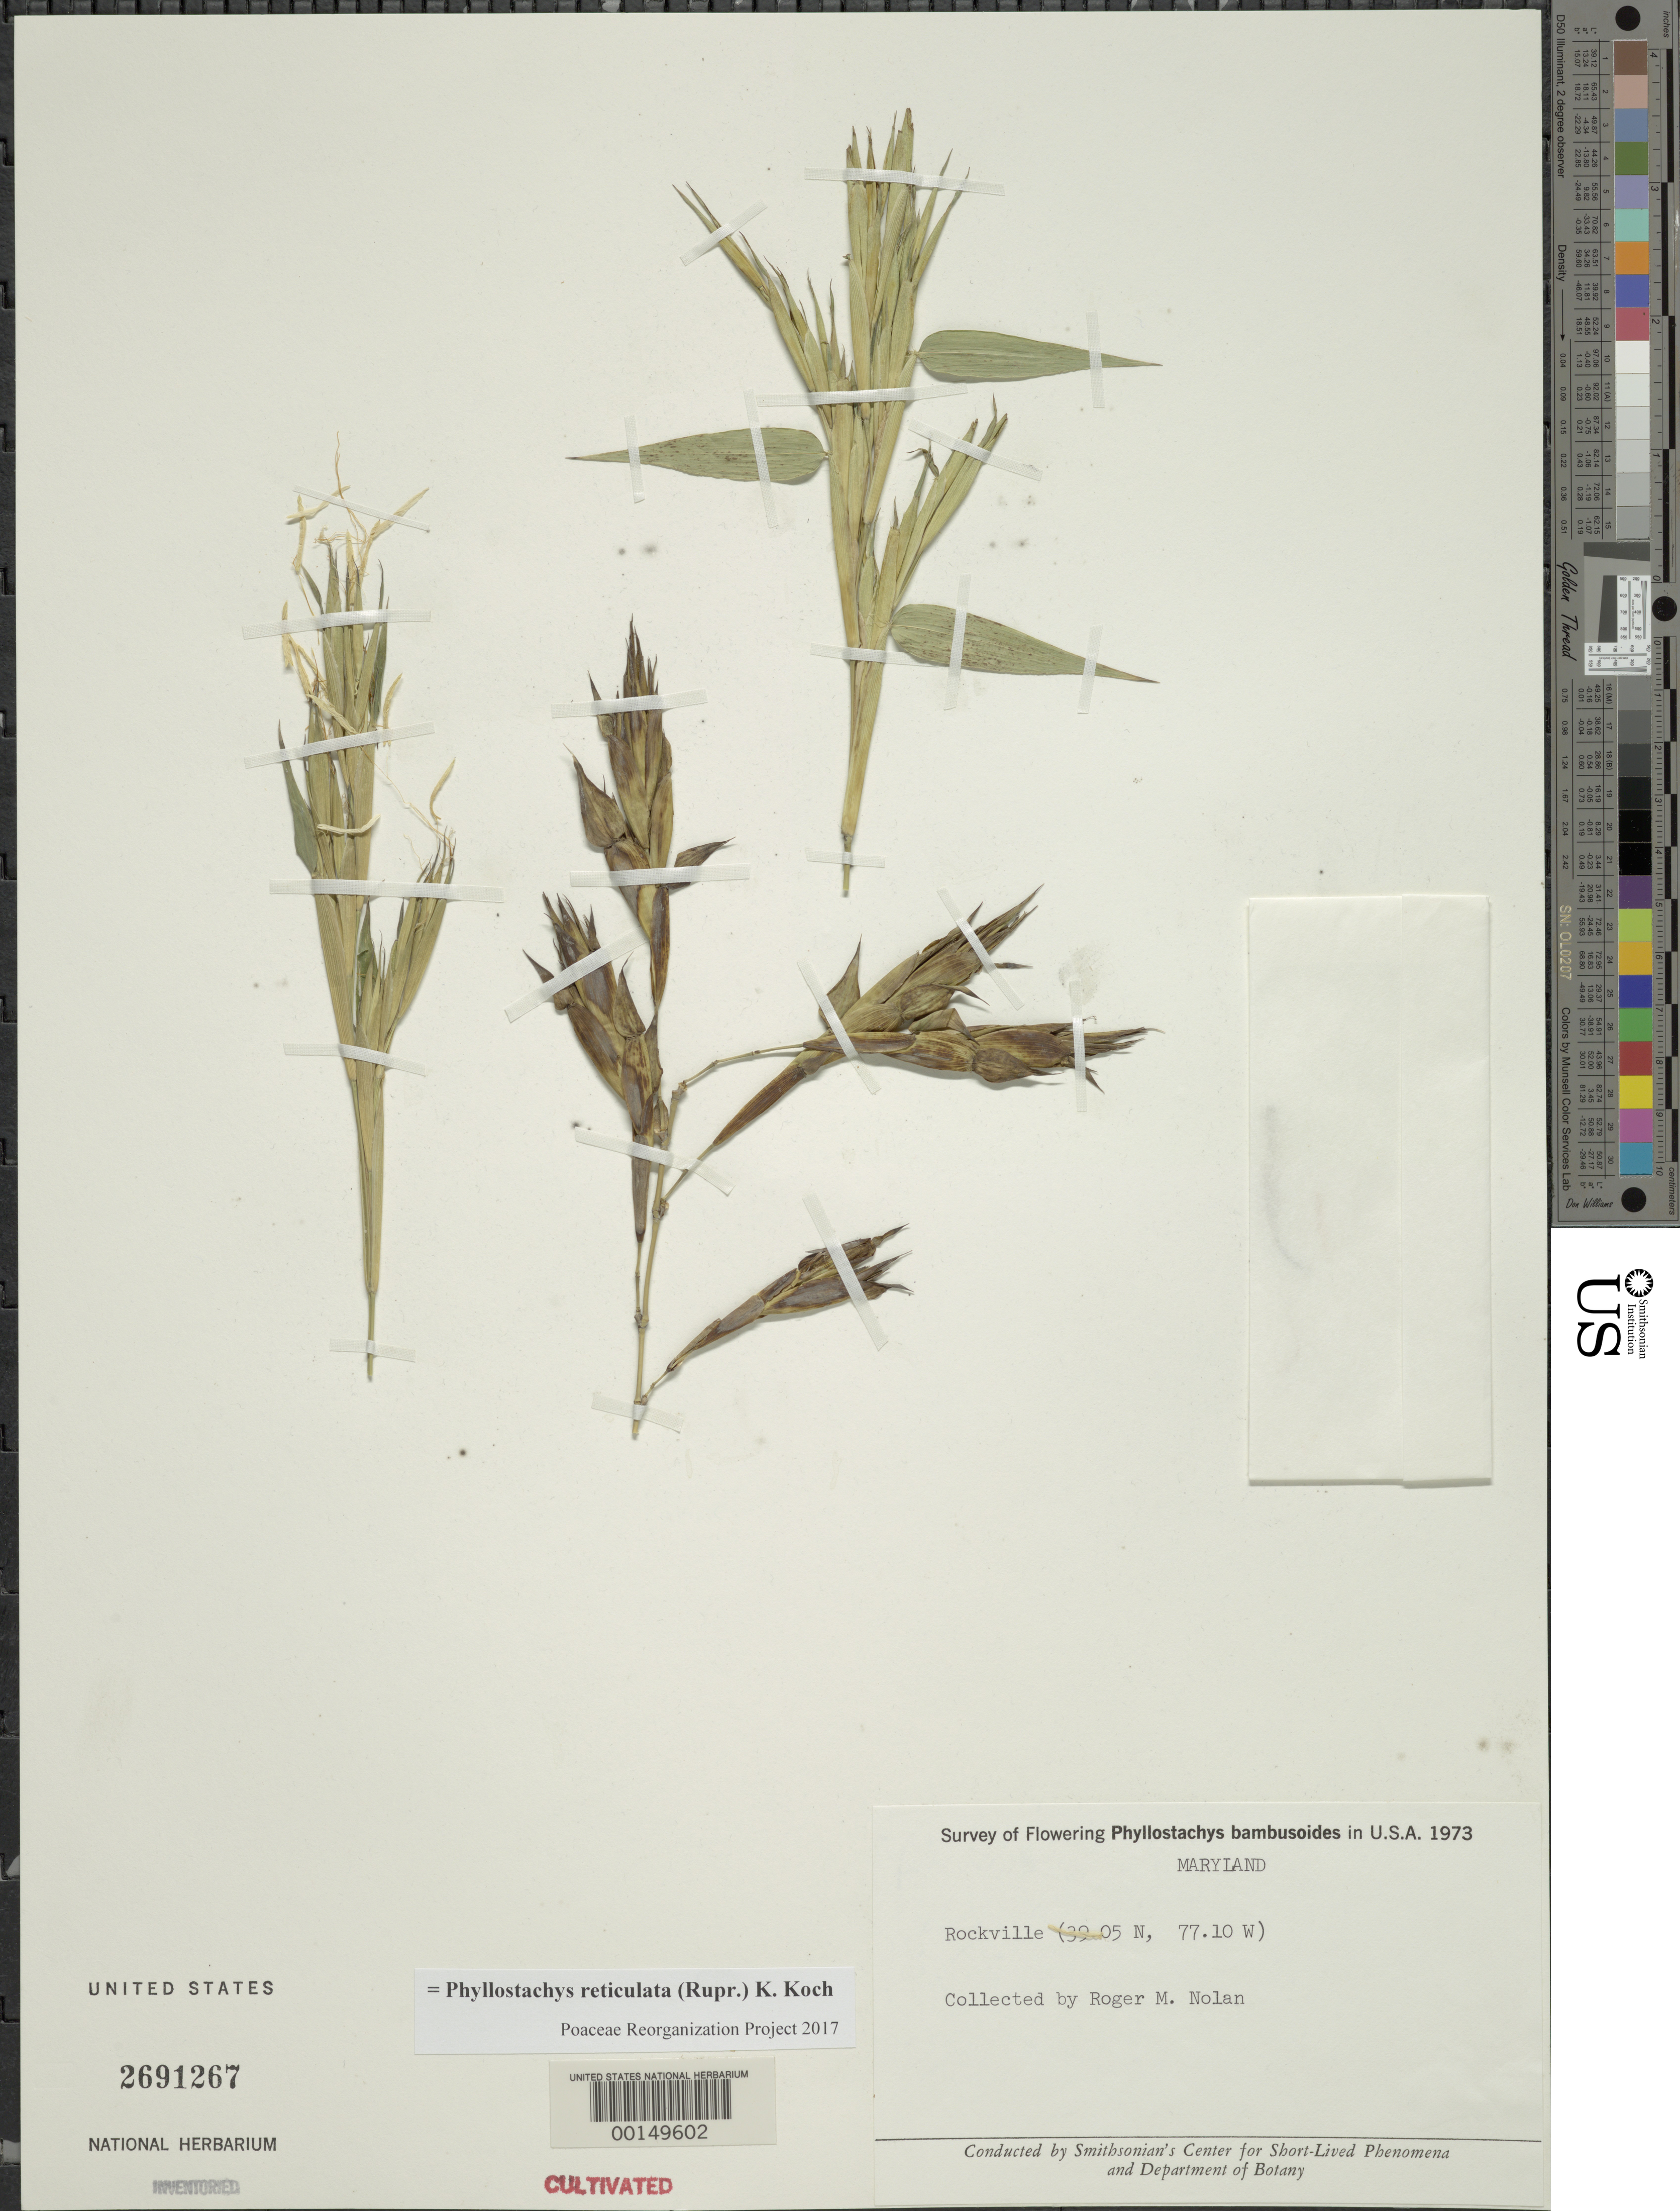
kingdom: Plantae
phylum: Tracheophyta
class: Liliopsida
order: Poales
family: Poaceae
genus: Phyllostachys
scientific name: Phyllostachys reticulata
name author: (Rupr.) K. Koch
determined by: Poaceae Reorganization Project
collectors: R. Nolan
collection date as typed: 1973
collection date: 1973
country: United States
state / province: Maryland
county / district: Montgomery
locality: Rockville, lat. 39.05n: long. 77.10w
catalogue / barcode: US 2691267